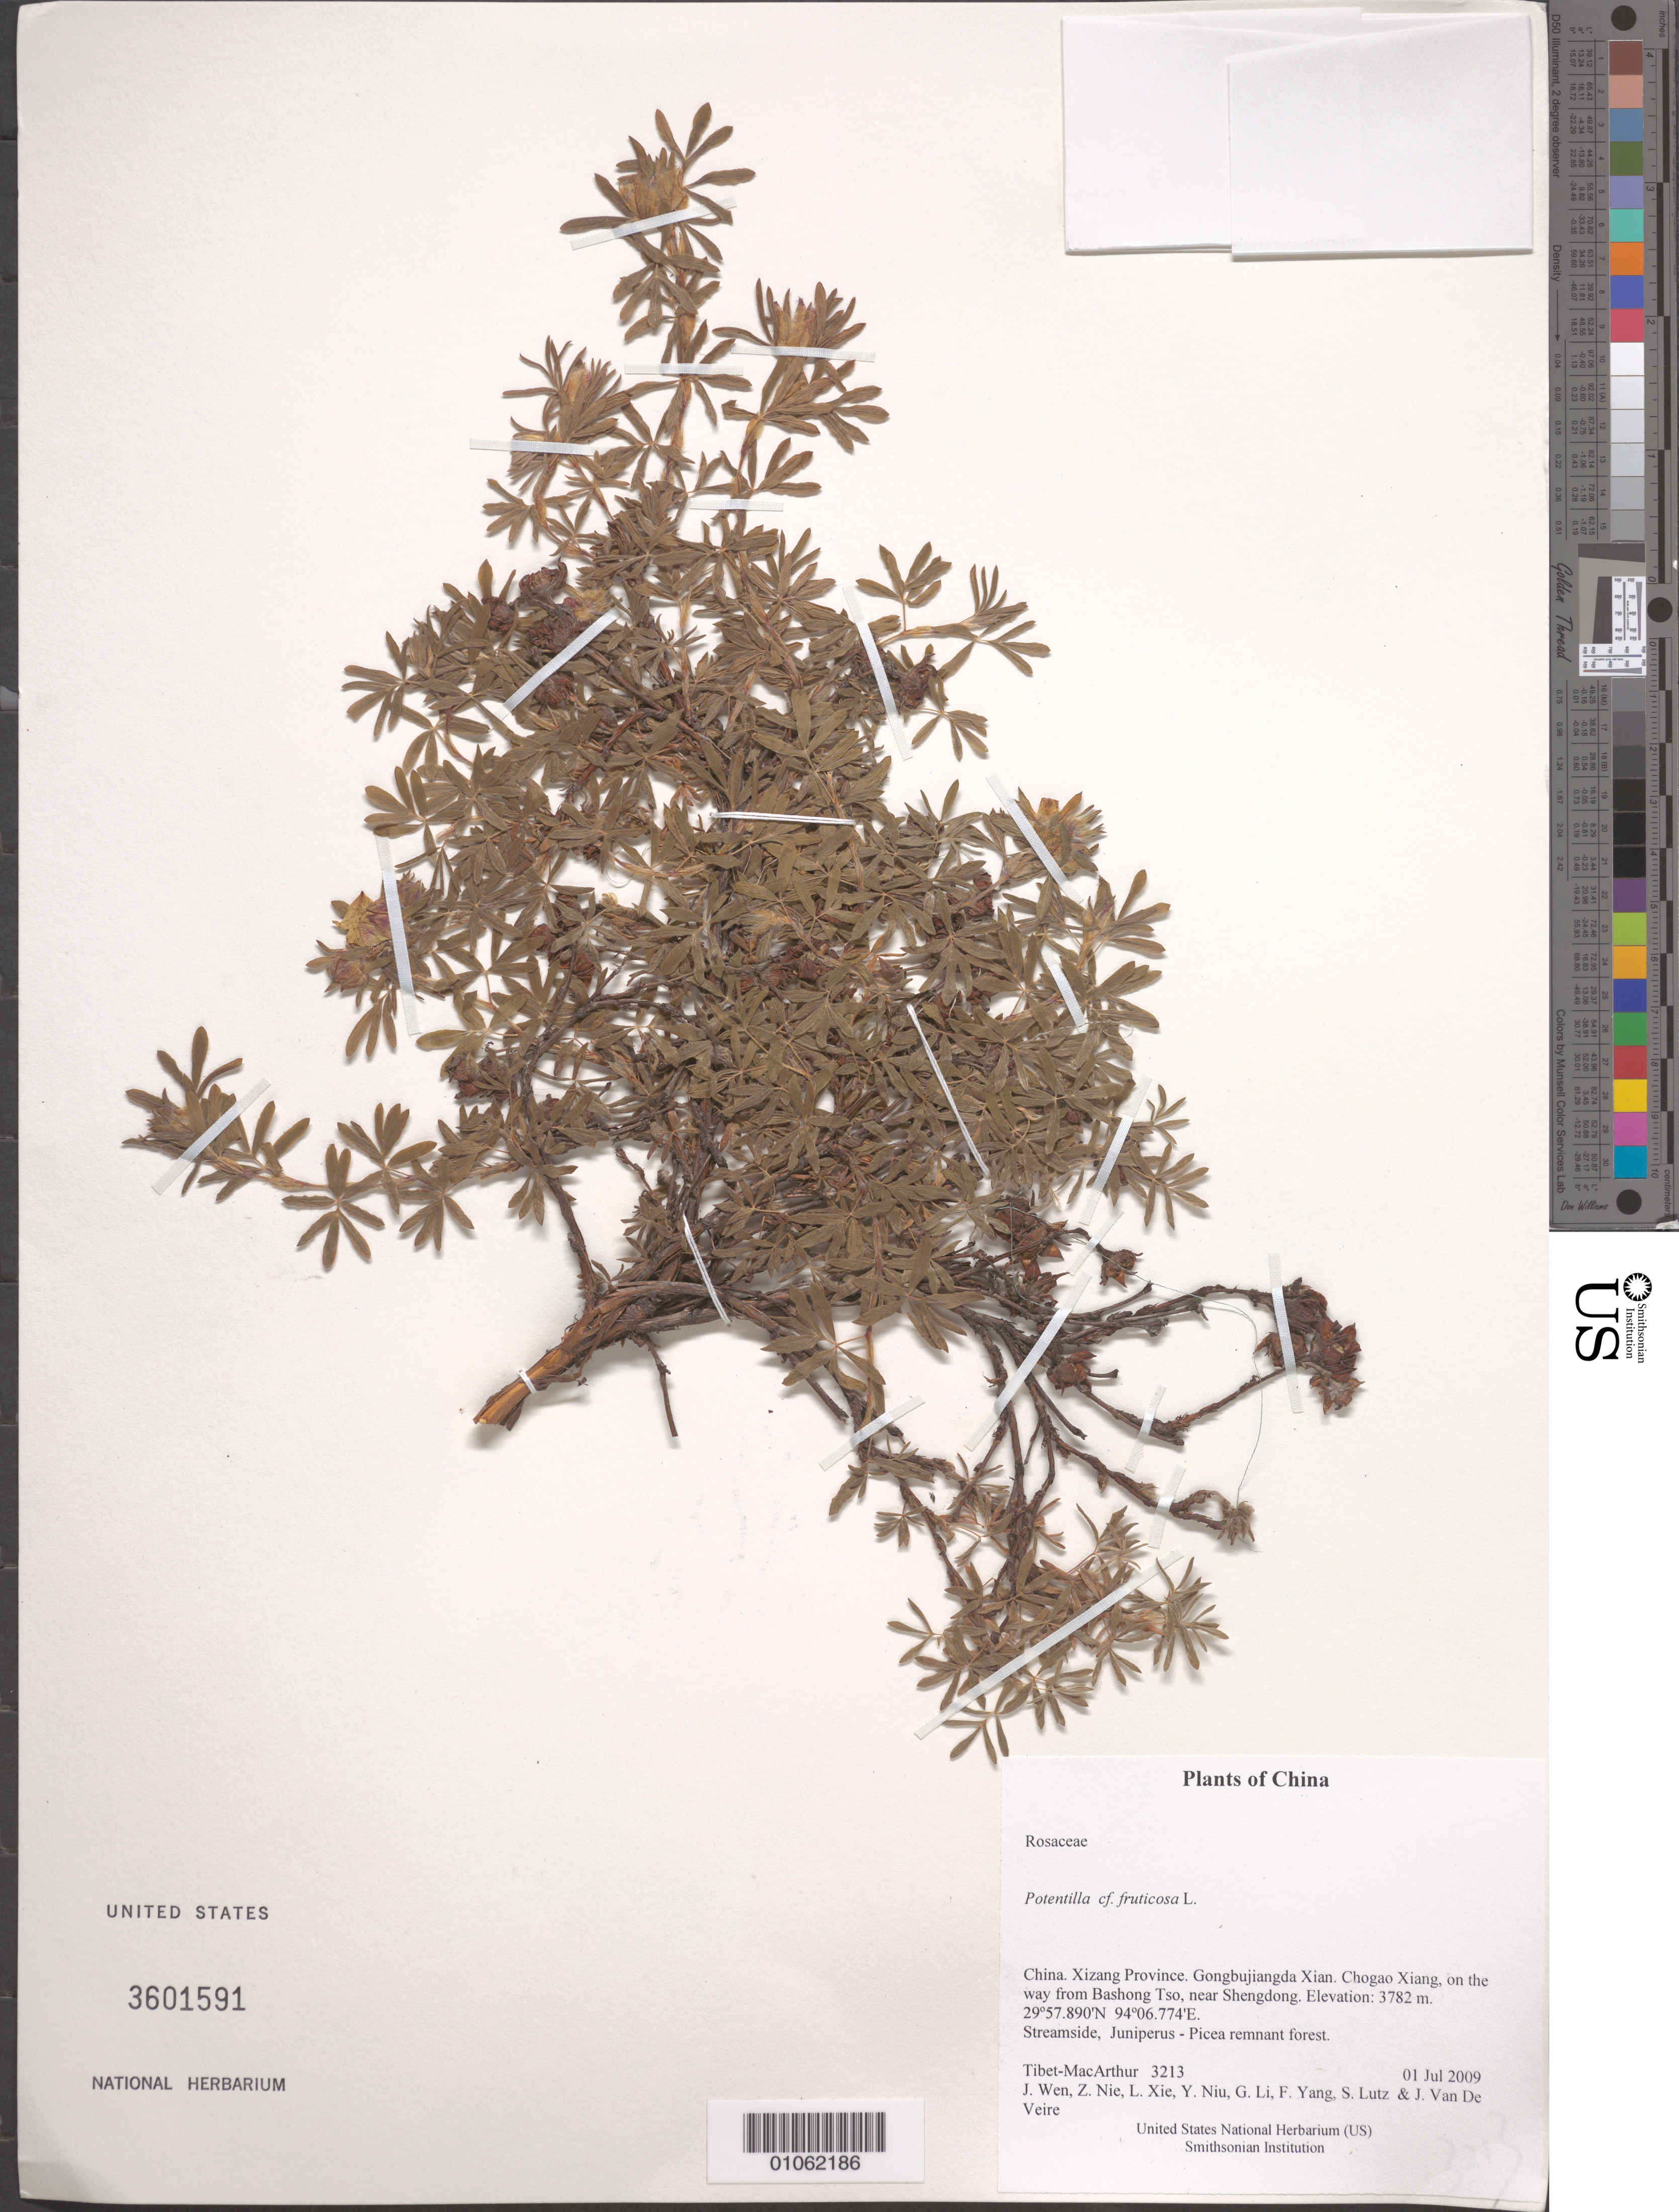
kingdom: Plantae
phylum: Tracheophyta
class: Magnoliopsida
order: Rosales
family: Rosaceae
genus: Dasiphora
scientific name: Dasiphora fruticosa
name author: (L.) Rydb.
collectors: Tibet-MacArthur, J. Wen, Z. Nie, L. Xie, Y. Niu, G. Li, F. Yang, S. Lutz & J. Van De Veire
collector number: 3213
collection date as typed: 01 Jul 2009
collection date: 2009-07-01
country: China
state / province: Xizang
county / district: Gongbujiangda Xian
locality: Chogao Xiang, on the way from Bashong Tso, near Shengdong.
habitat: Streamside, Juniperus - Picea remnant forest.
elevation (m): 3782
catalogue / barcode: US 3601591